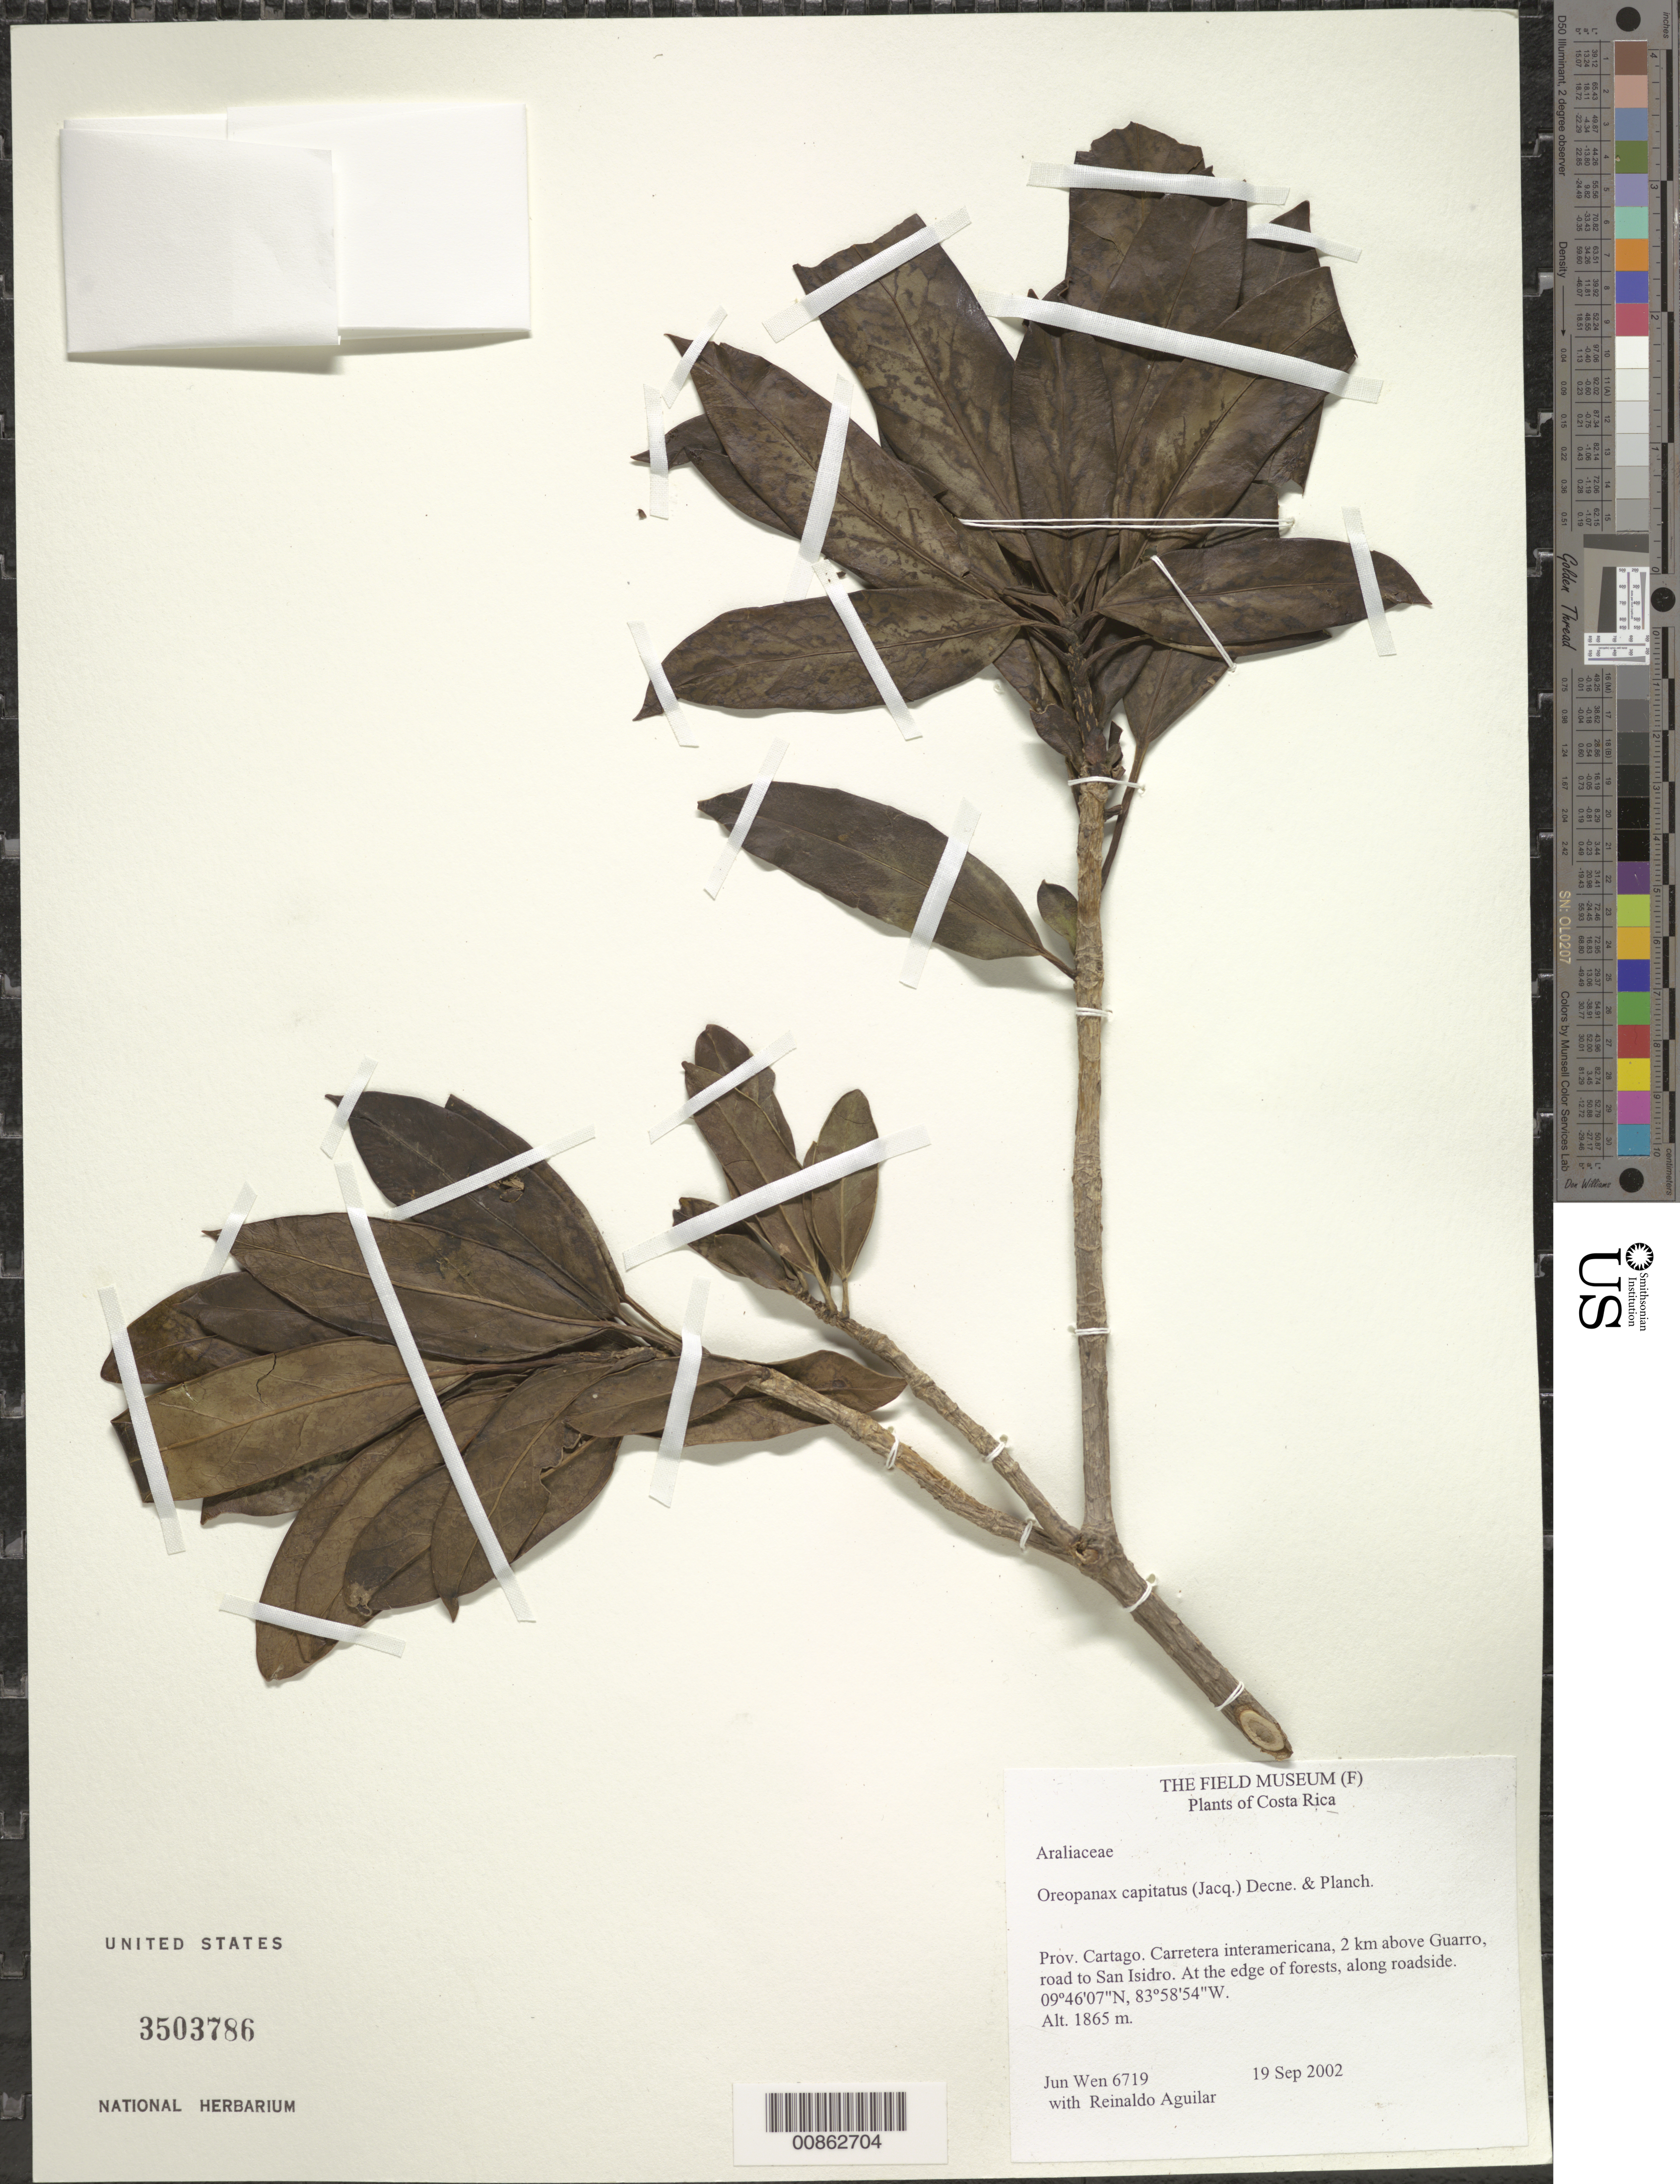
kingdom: Plantae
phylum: Tracheophyta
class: Magnoliopsida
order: Apiales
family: Araliaceae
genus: Oreopanax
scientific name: Oreopanax capitatus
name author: (Jacq.) Decne. & Planch.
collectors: J. Wen & R. Aguilar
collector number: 6719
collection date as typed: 19 Sep 2002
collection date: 2002-09-19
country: Costa Rica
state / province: Cartago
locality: Carretera interamericana, 2 km above Guarro, road to San Isidro.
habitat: At the edge of forests, along roadside.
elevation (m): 1865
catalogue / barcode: US 3503786